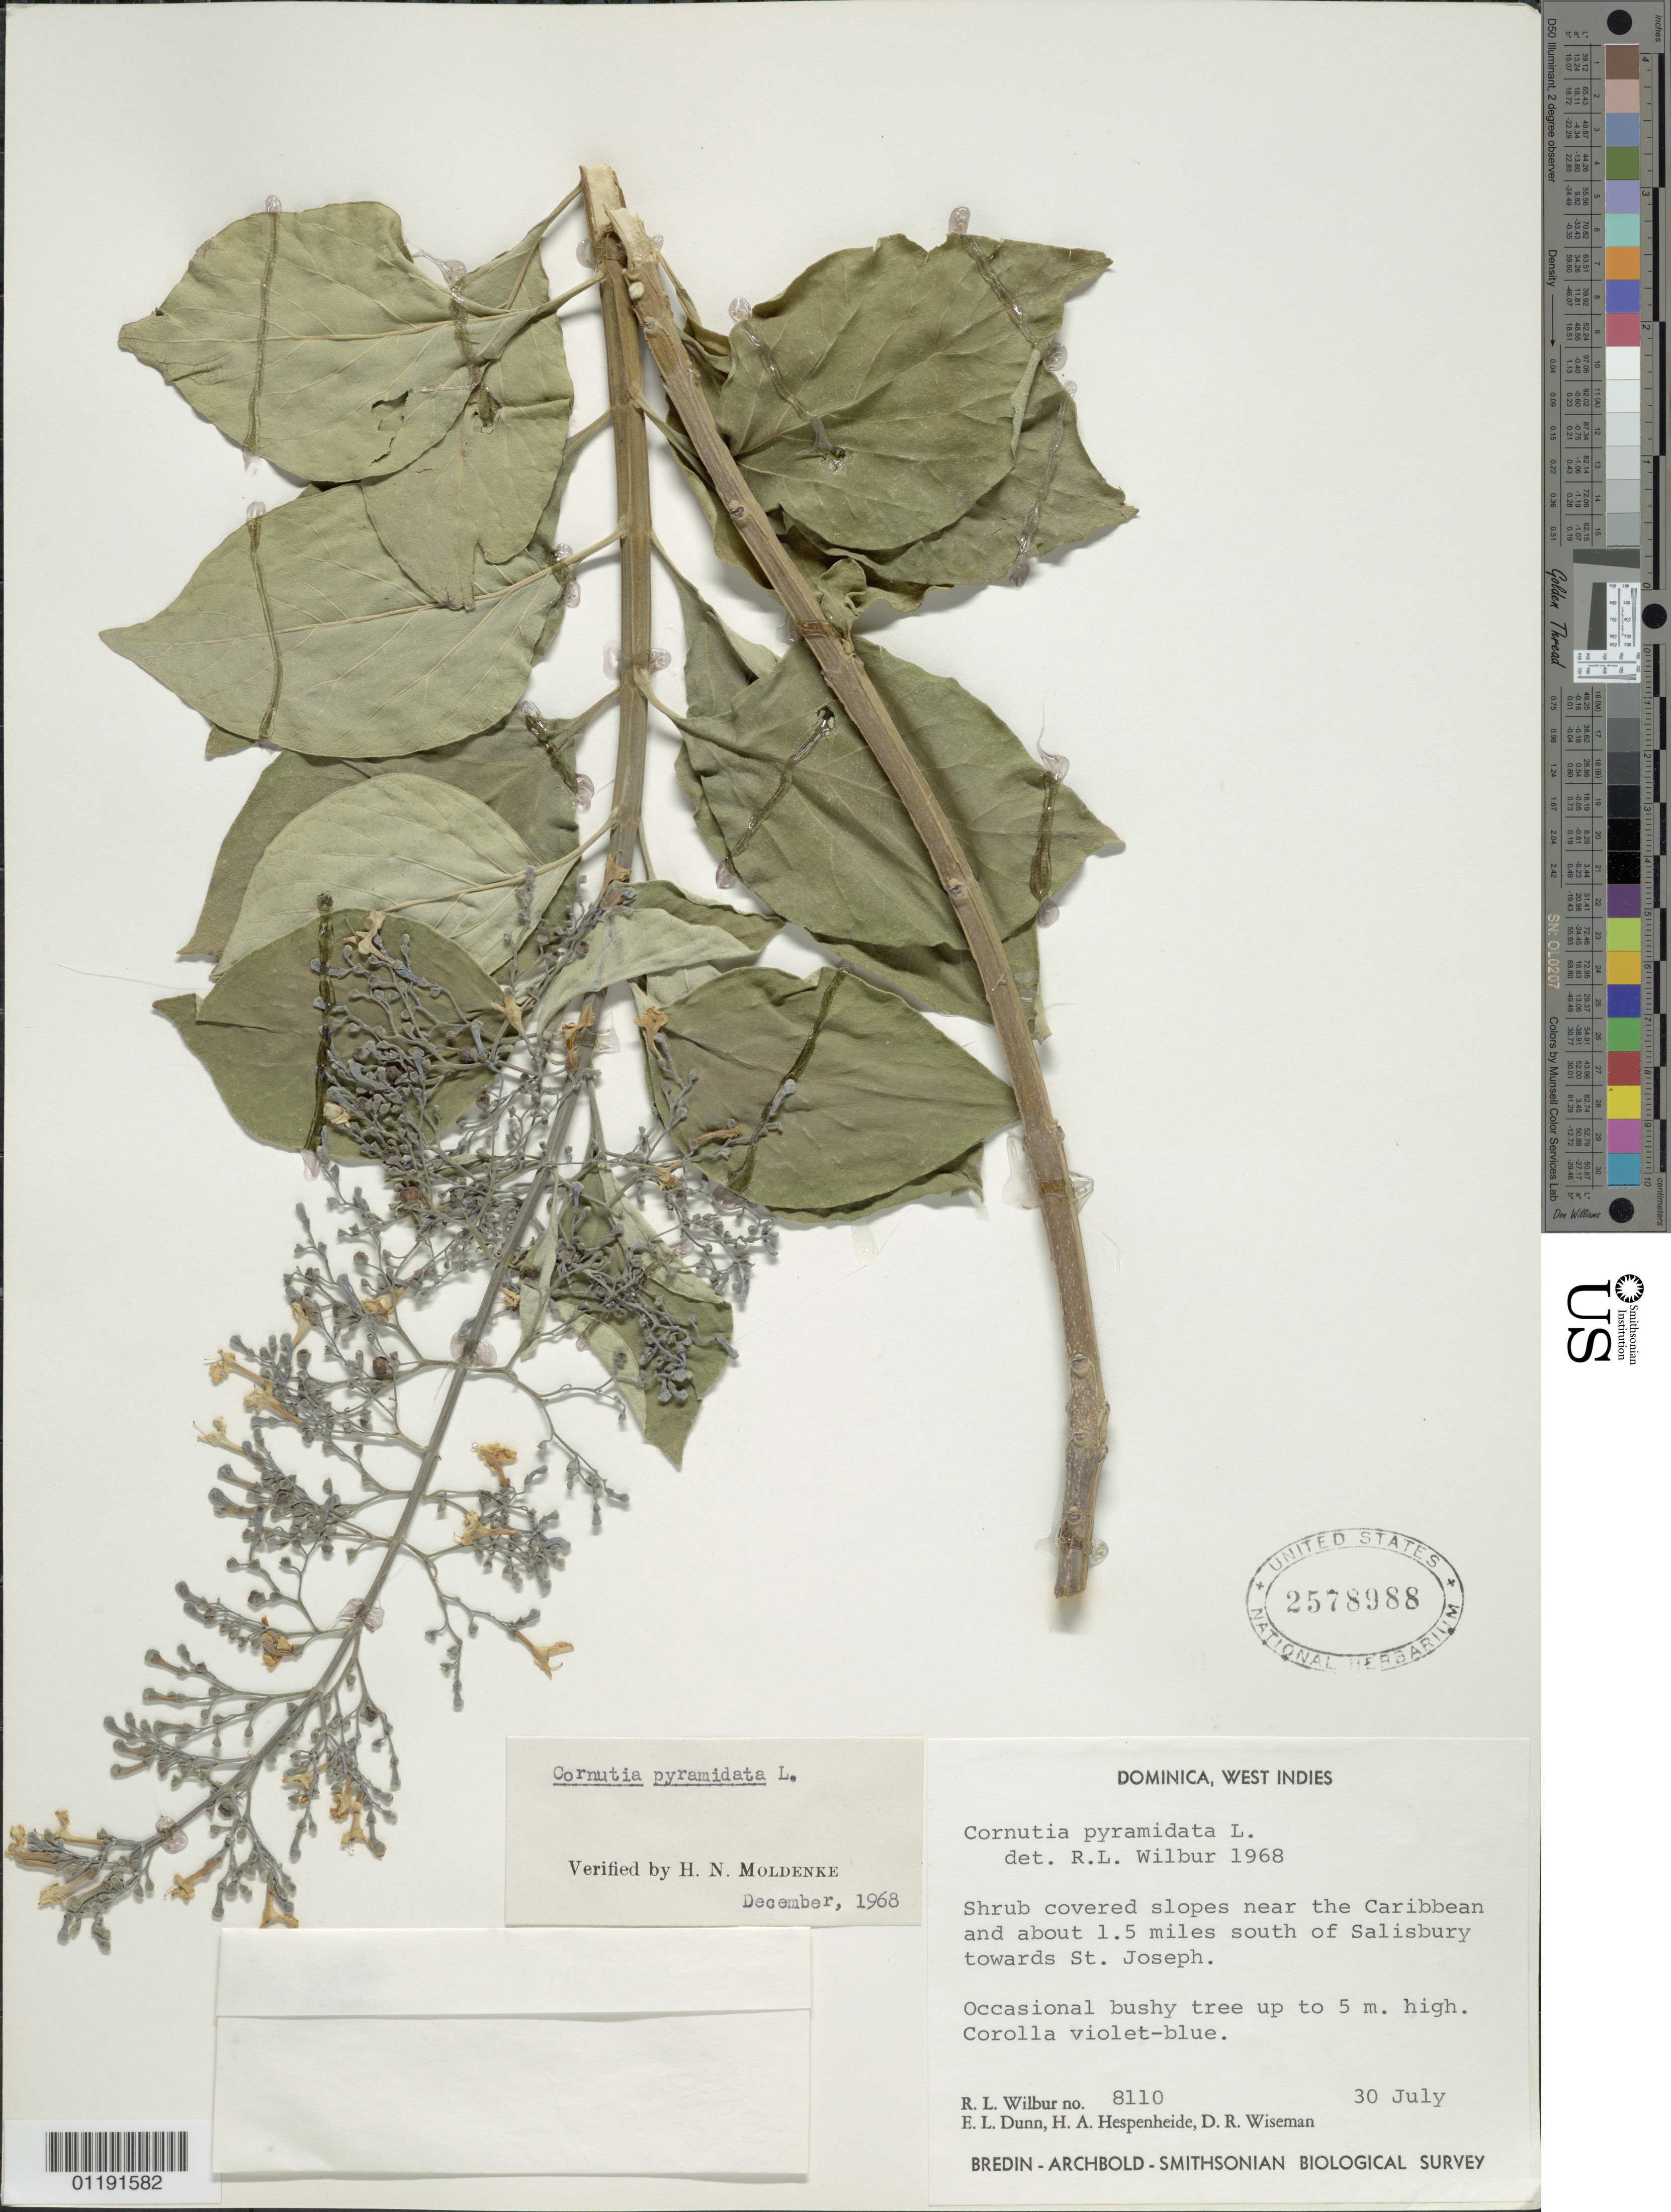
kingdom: Plantae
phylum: Tracheophyta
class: Magnoliopsida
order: Lamiales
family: Lamiaceae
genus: Cornutia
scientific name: Cornutia pyramidata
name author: L.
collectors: R. L. Wilbur, E. Dunn, H. A. Hespenheide & D. R. Wiseman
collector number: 8110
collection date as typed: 30 Jul 1964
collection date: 1964-07-30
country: Dominica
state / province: St. Joseph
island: Dominica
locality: Near the Caribbean coast and about 1.5 miles south of Salisbury toward St. Joseph.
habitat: Shrub covered slopes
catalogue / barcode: US 2578988